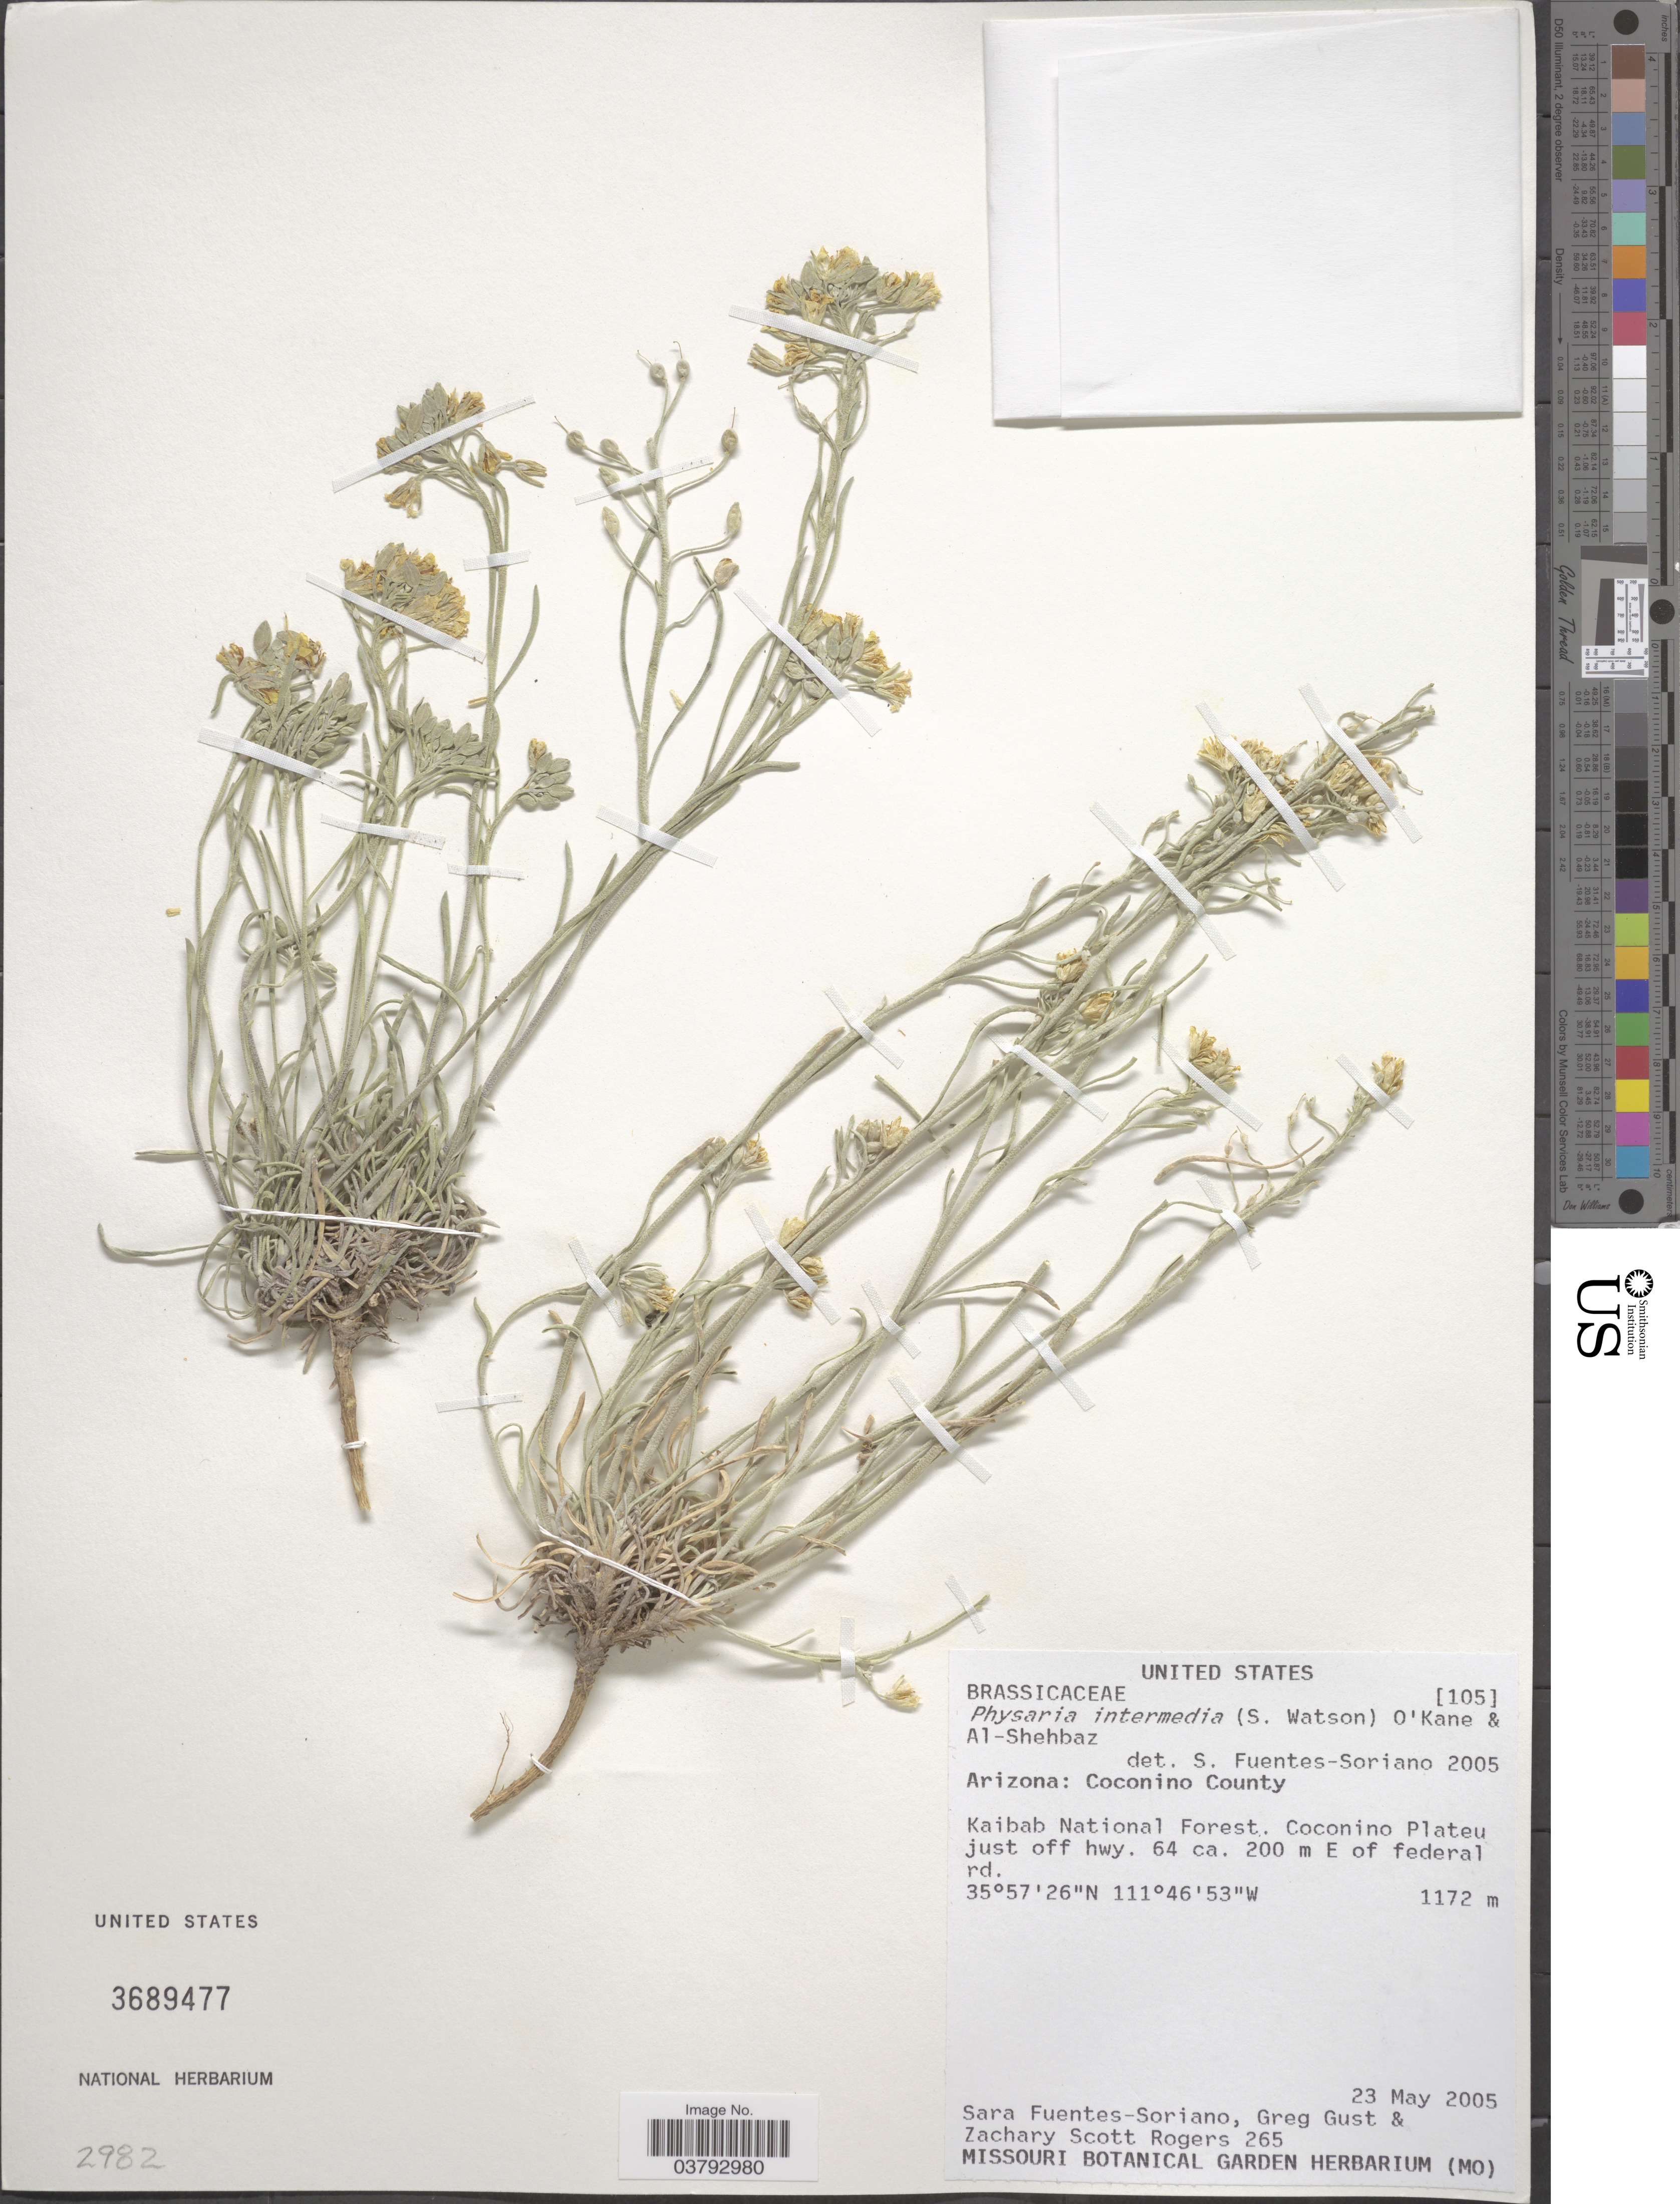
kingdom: Plantae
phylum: Tracheophyta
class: Magnoliopsida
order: Brassicales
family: Brassicaceae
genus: Physaria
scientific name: Physaria intermedia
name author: (S. Watson) O'Kane & Al-Shehbaz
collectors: S. Fuentes-Soriano, G. Gust & Z. S. Rogers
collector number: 265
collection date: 2005-05-23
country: United States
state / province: Arizona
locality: Coconino County. Kaibab National Forest. Coconino Plateau just off hwy. 64.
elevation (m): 1172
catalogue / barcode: US 3689477